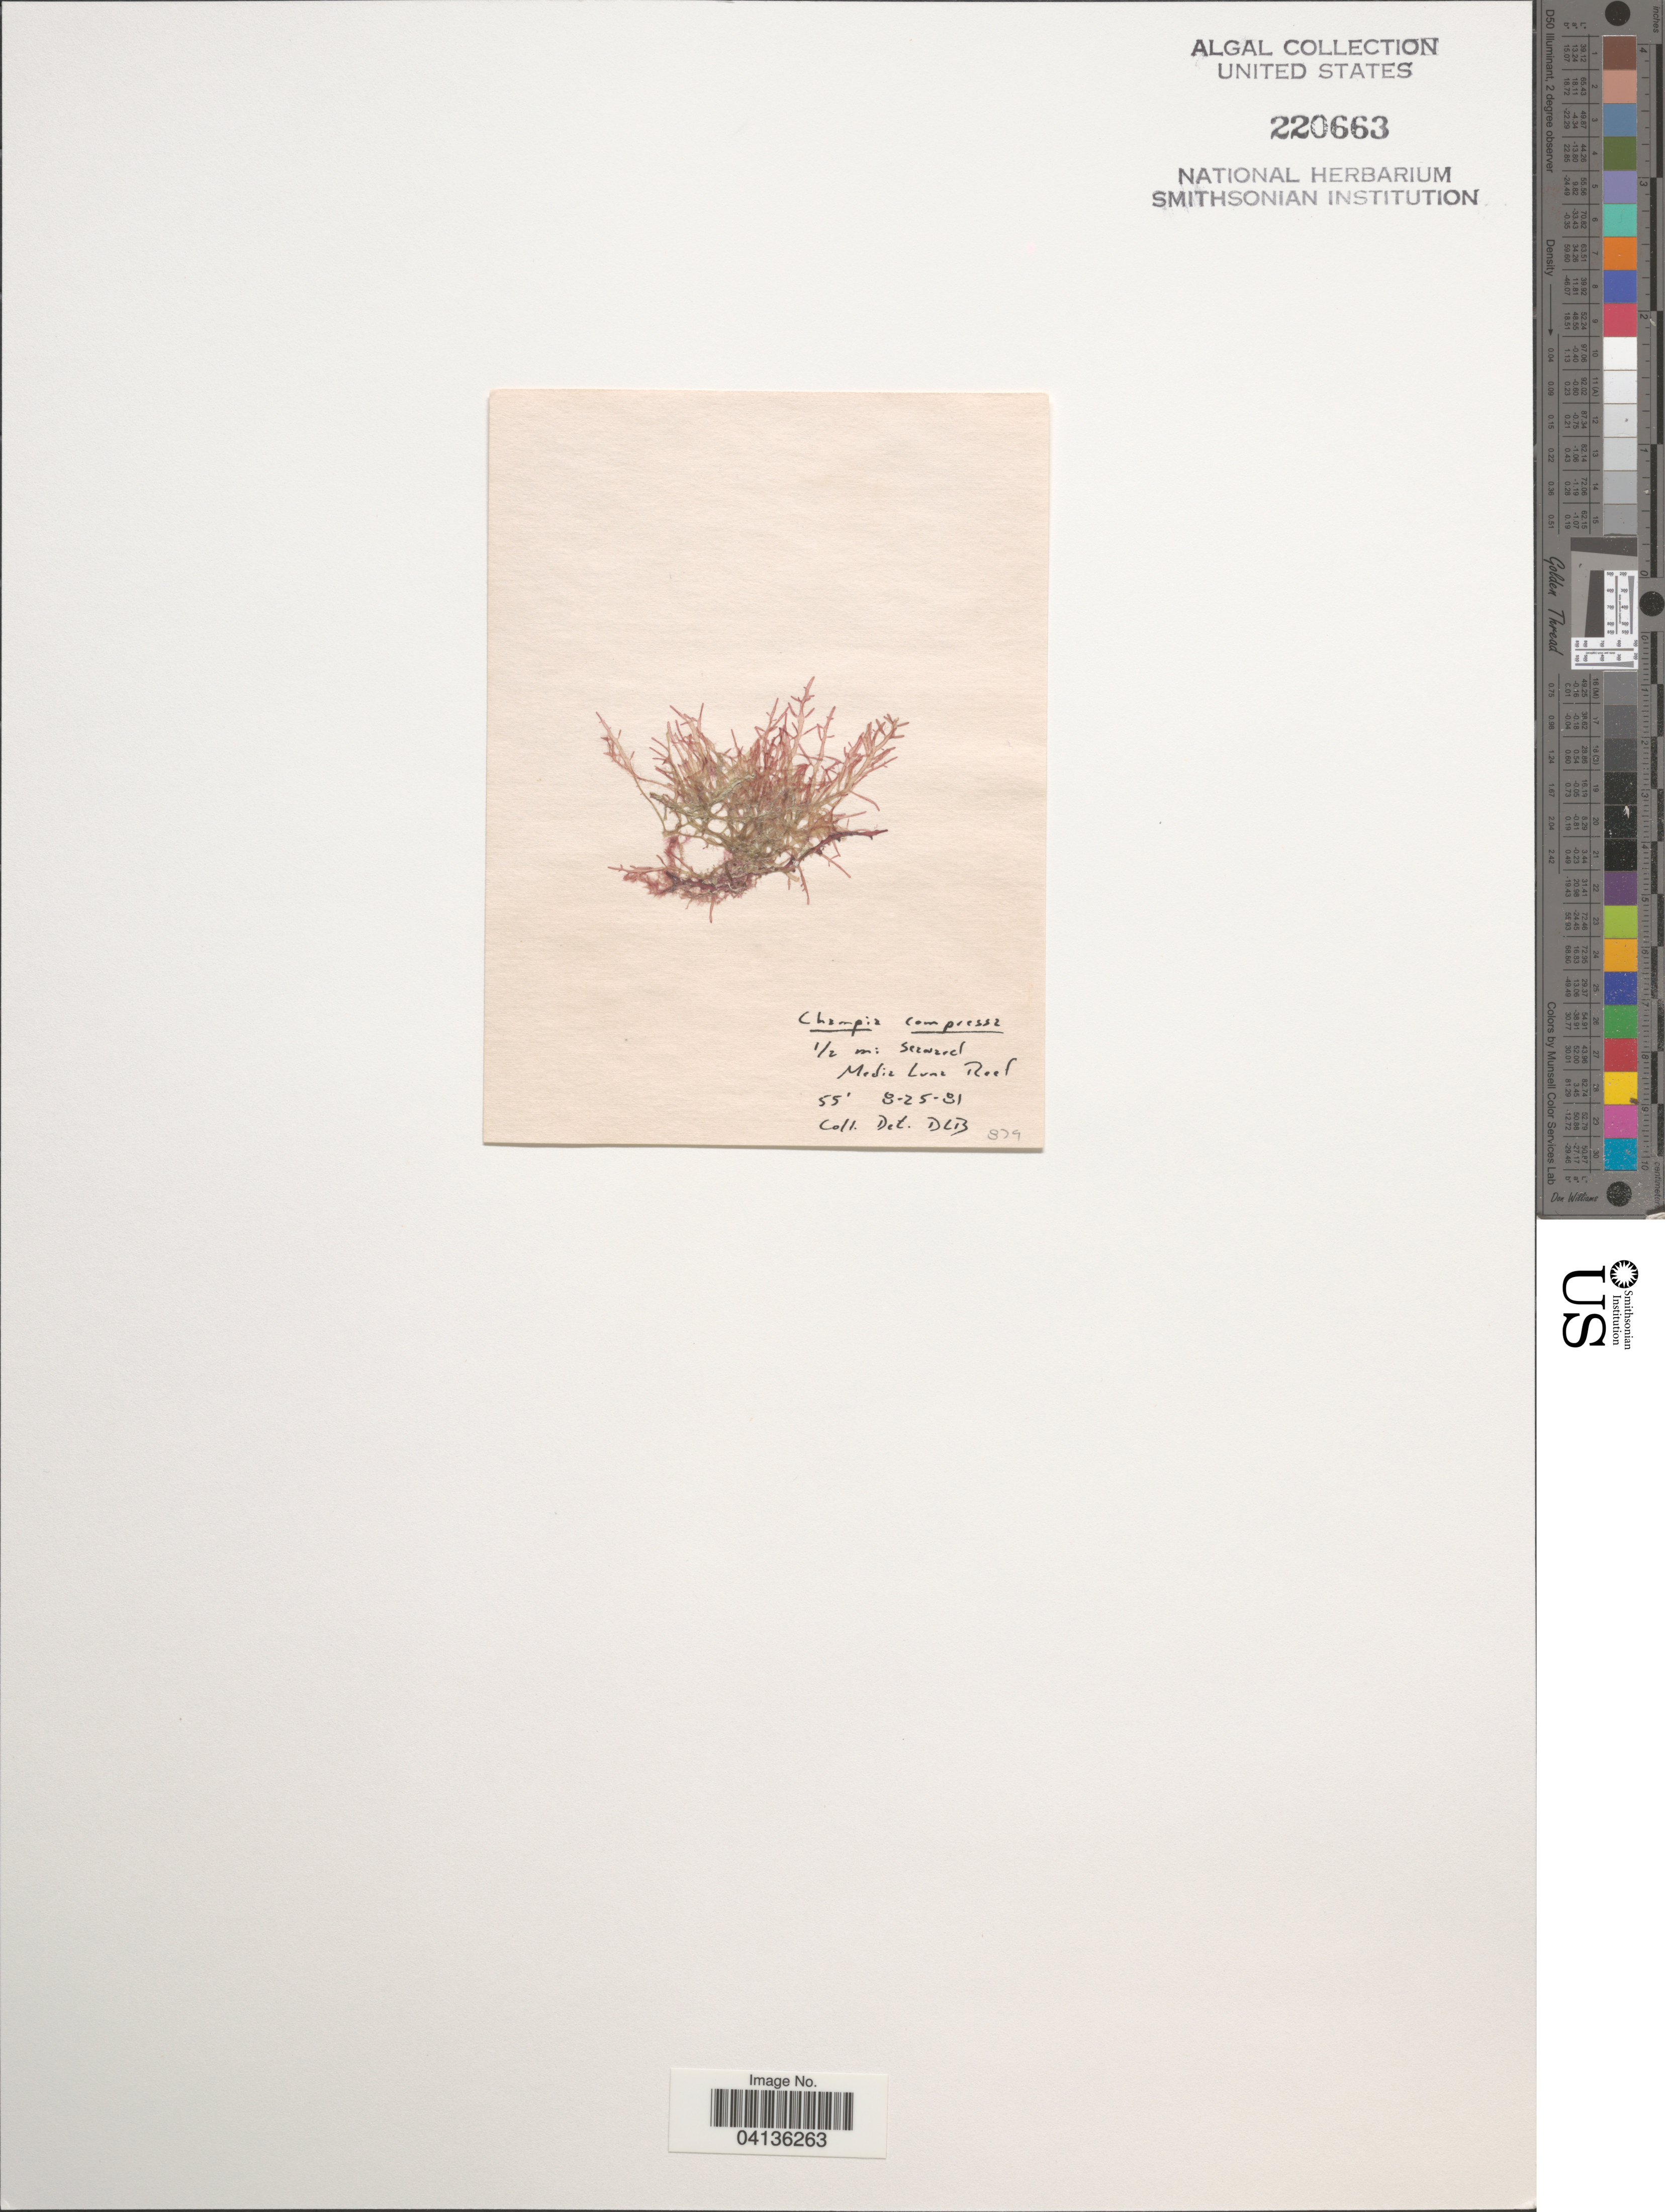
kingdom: Plantae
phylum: Rhodophyta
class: Florideophyceae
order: Rhodymeniales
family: Champiaceae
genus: Champia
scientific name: Champia compressa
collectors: D. L. B.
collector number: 879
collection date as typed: Transcribed d/m/y: 25/8/81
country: Puerto Rico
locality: ½ mi seaward Media Luna Reef.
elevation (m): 17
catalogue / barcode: US 220663